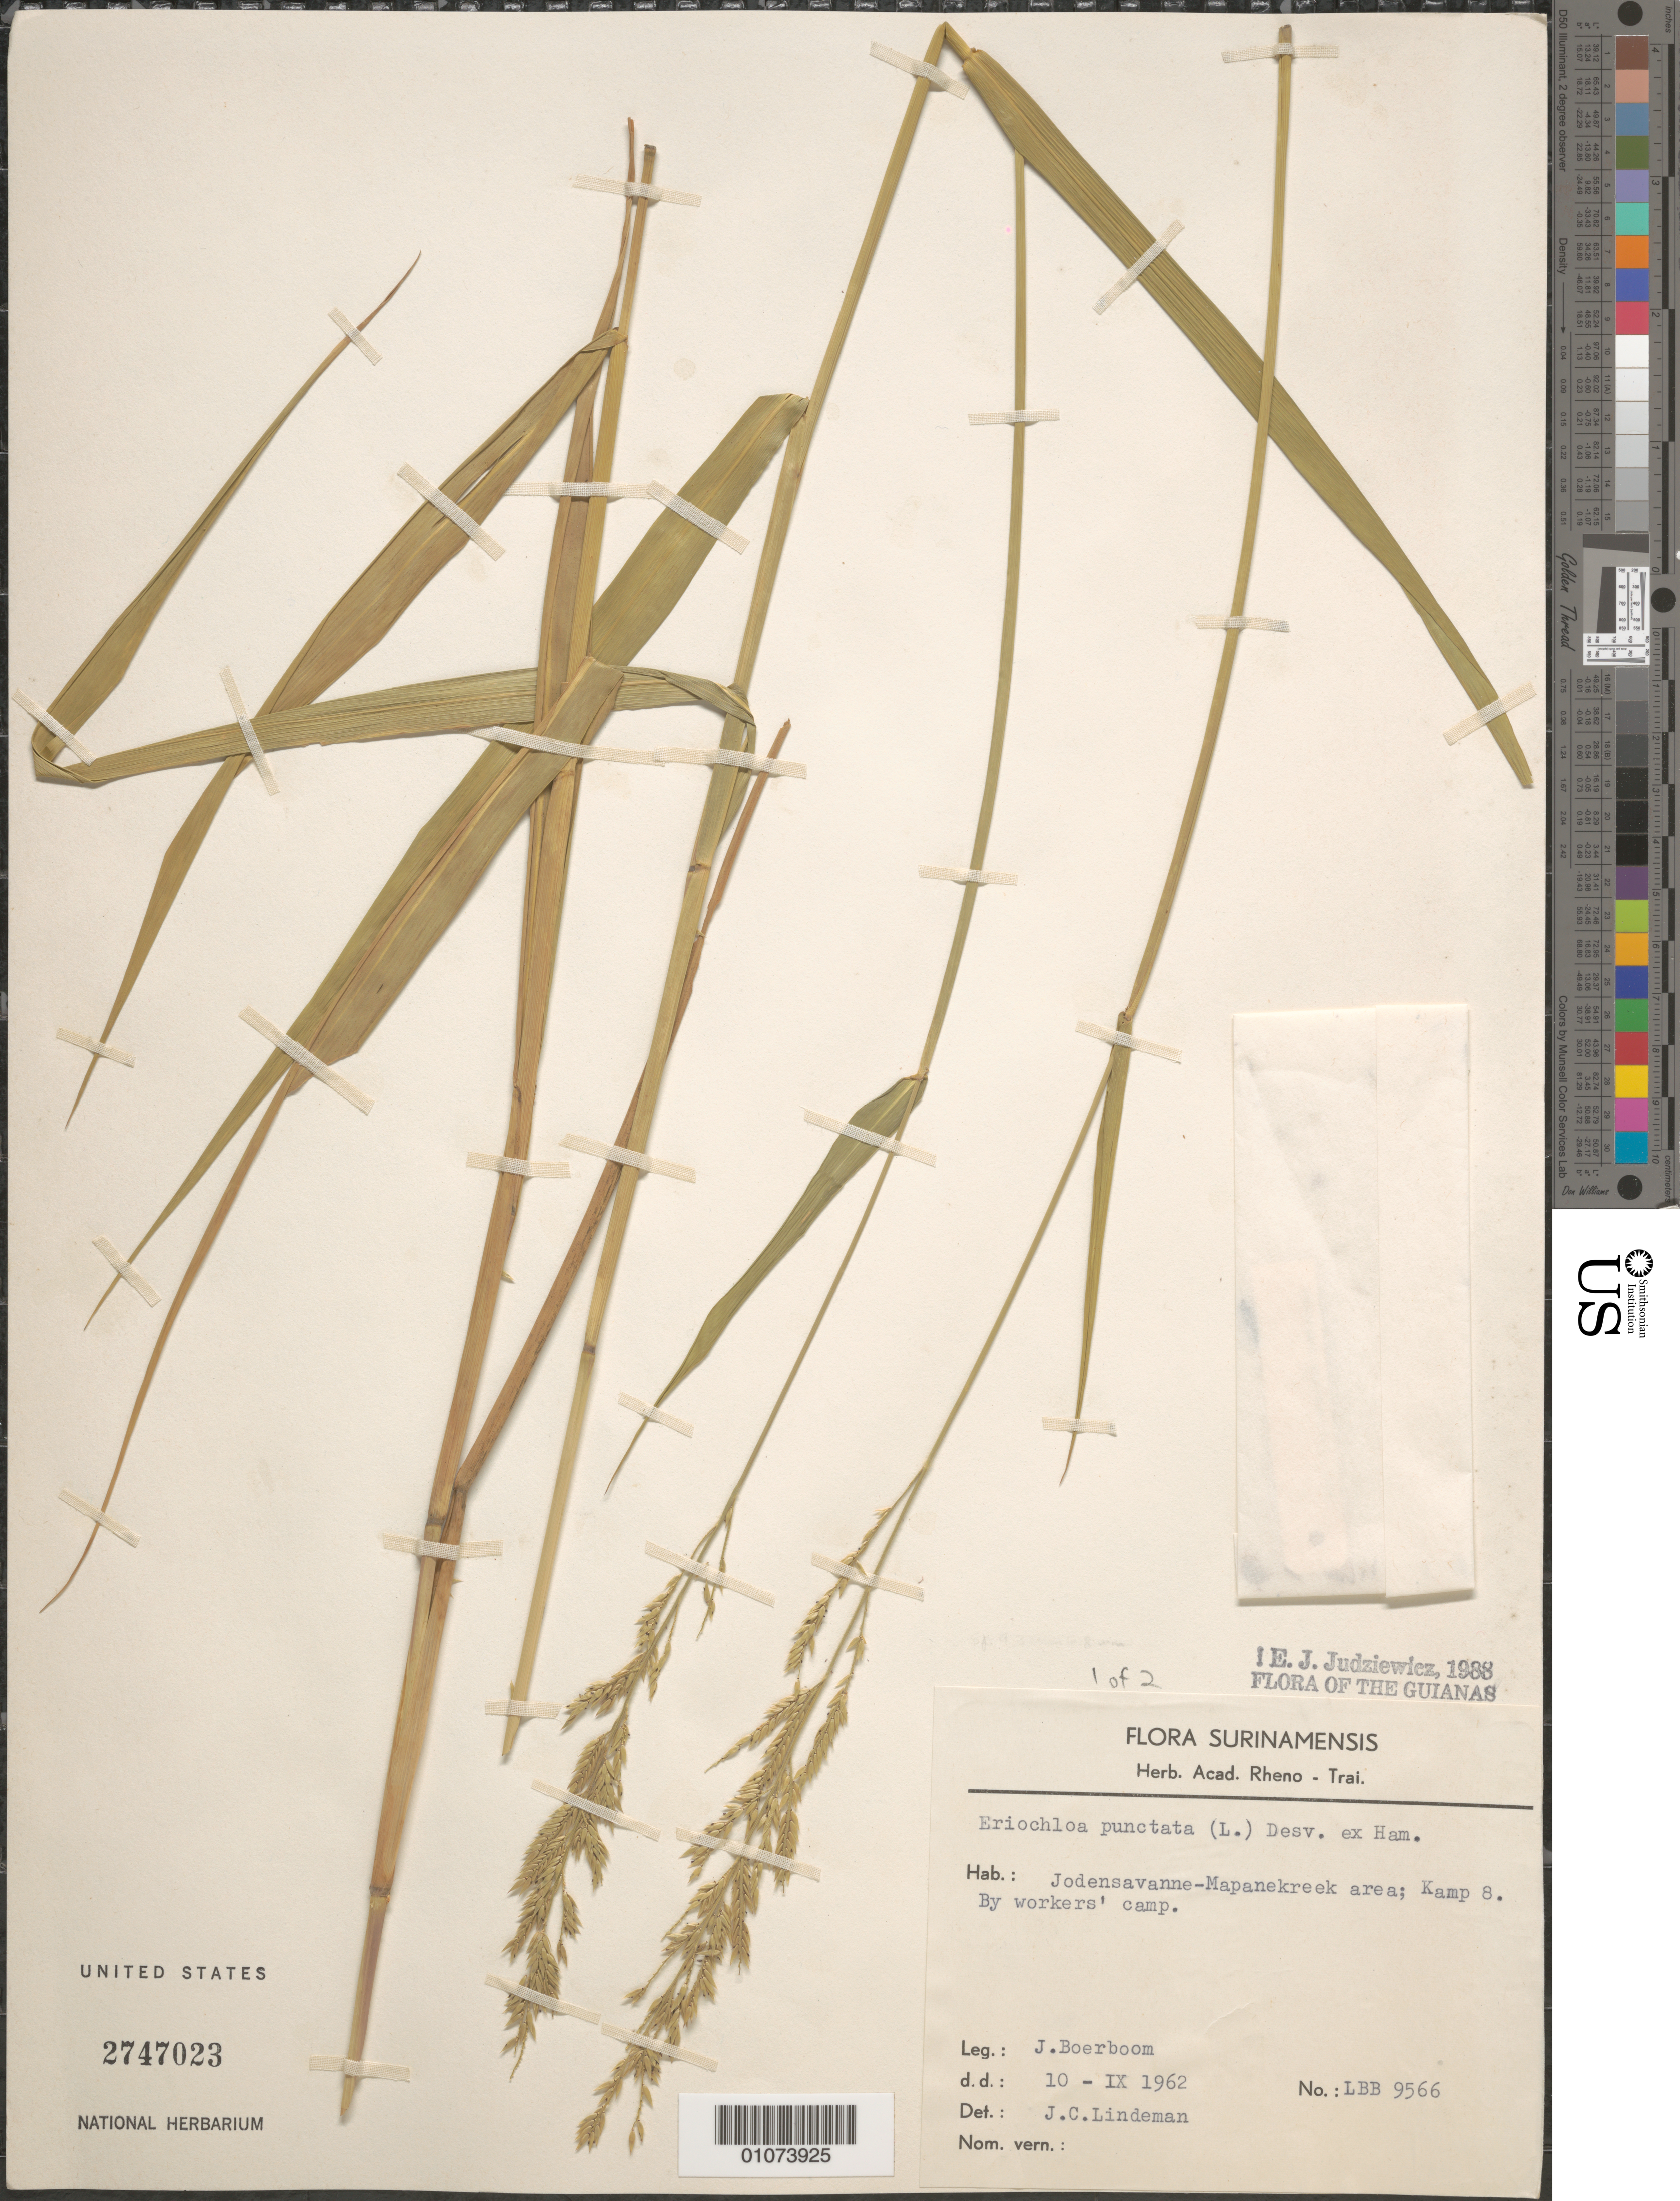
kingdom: Plantae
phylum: Tracheophyta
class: Liliopsida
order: Poales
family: Poaceae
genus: Eriochloa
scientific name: Eriochloa punctata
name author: (L.) Desv. ex Ham.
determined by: Lindeman, J. C.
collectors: J. Boerboom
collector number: LBB 9566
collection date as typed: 10-Sep-62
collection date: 1962-09-10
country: Suriname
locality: Jodensavanne-Mapanekreek area; Kamp 8. By workers' camp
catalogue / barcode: US 2747023